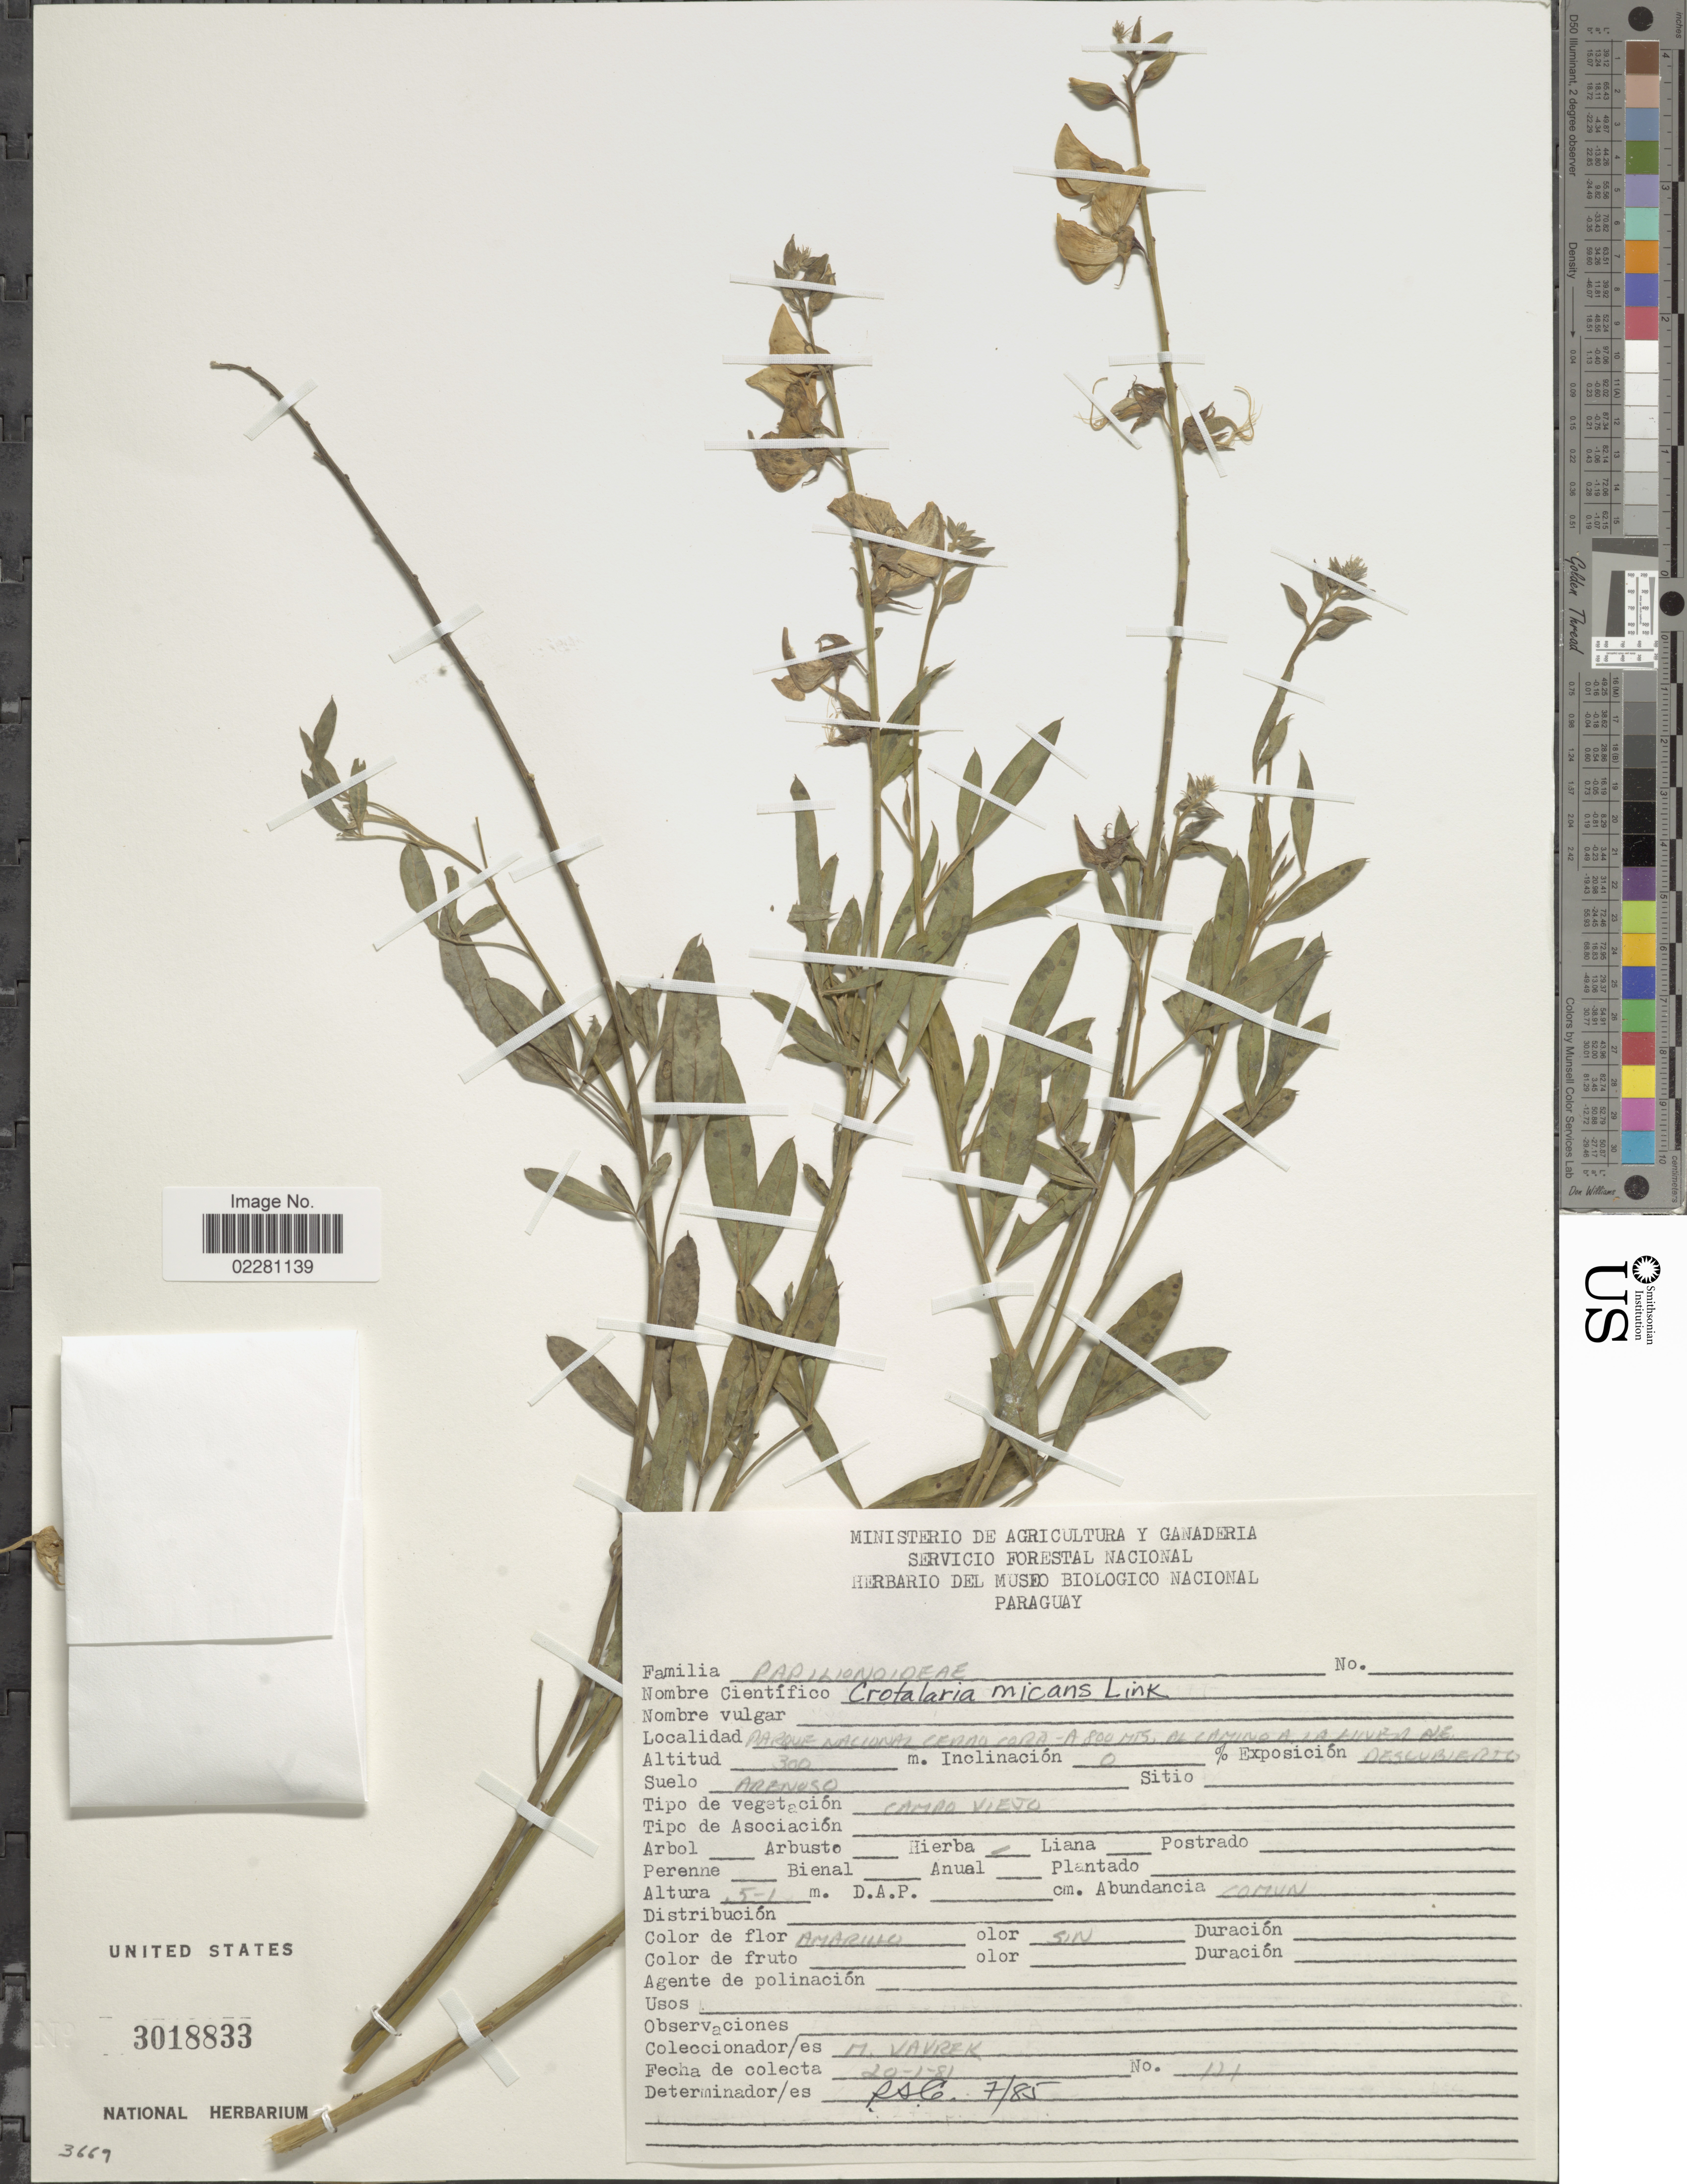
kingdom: Plantae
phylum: Tracheophyta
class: Magnoliopsida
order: Fabales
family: Fabaceae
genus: Crotalaria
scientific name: Crotalaria micans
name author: Link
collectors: M. Vavrek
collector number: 121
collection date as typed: Transcribed d/m/y: 20/1/81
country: Paraguay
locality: Parque Nacional Cerro Cora a 800 mts al camino a la Linea NE [interpreted]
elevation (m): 300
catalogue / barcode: US 3018833